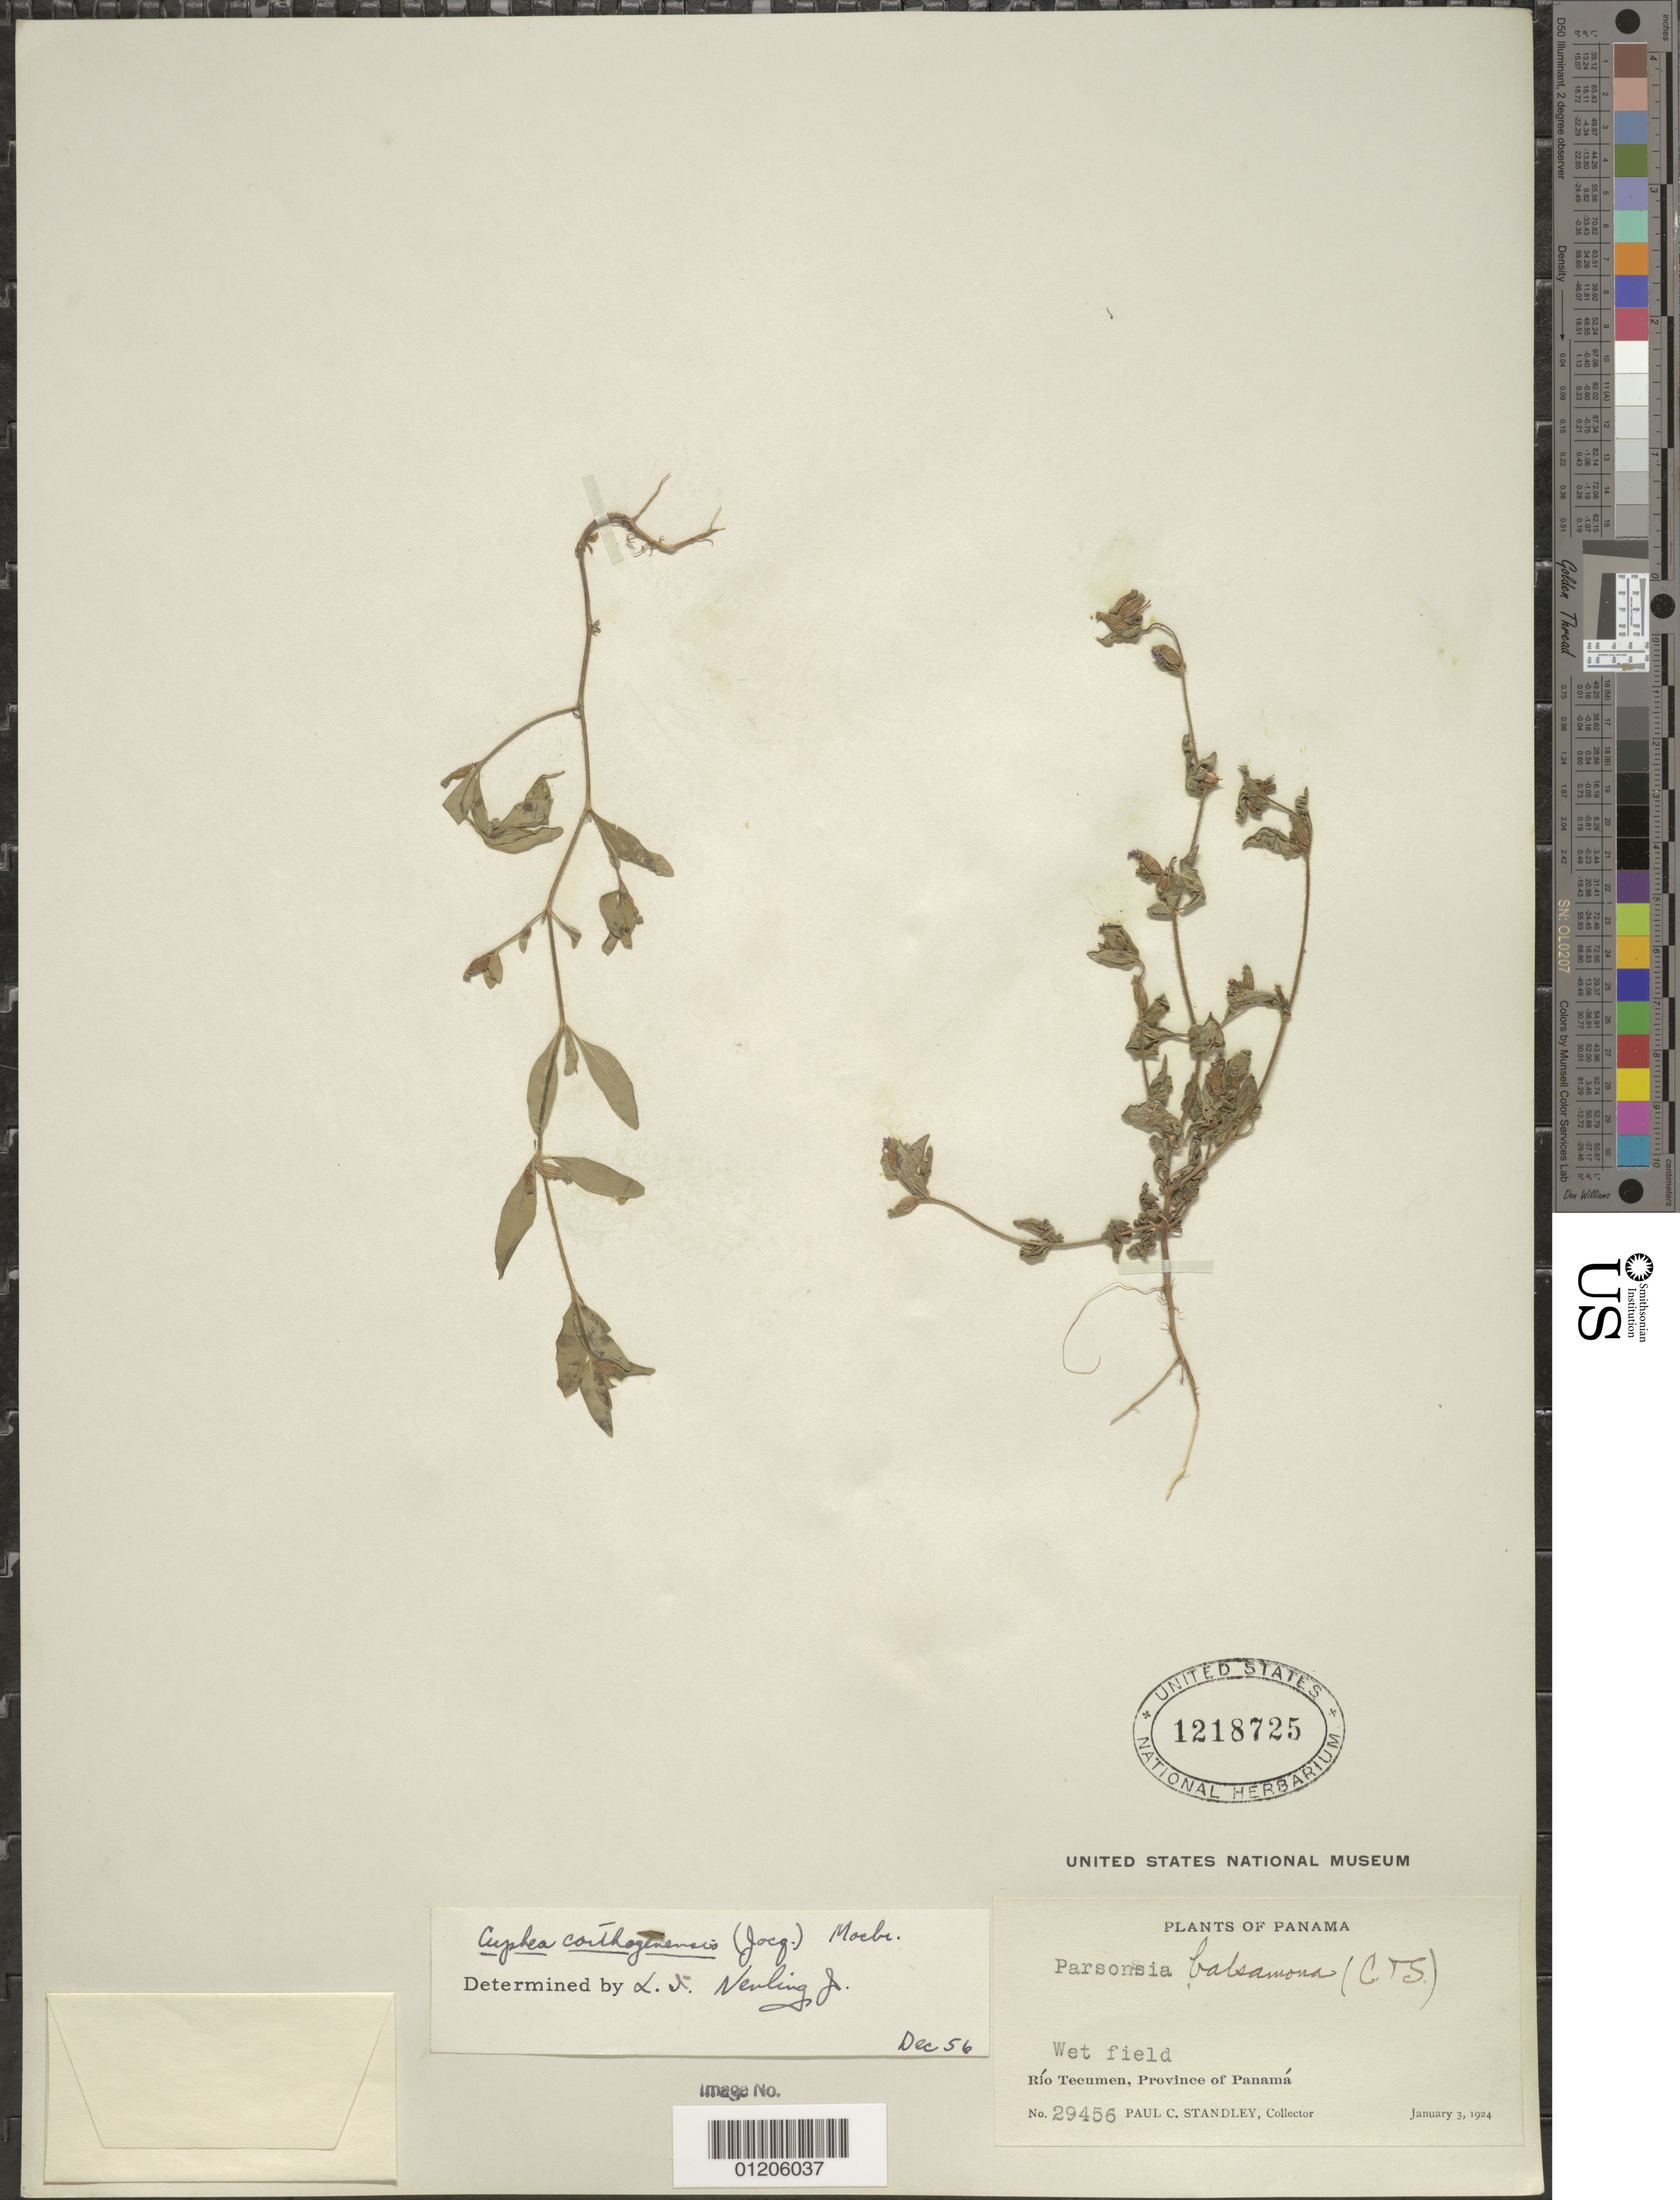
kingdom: Plantae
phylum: Tracheophyta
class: Magnoliopsida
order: Myrtales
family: Lythraceae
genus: Cuphea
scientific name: Cuphea carthagenensis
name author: (Jacq.) J.F. Macbr.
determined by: Nevling, L. I., Jr.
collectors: P. C. Standley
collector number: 29456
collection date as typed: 03 Jan 1924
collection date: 1924-01-03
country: Panama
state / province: Panamá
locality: Río Tecumen.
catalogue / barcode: US 1218725